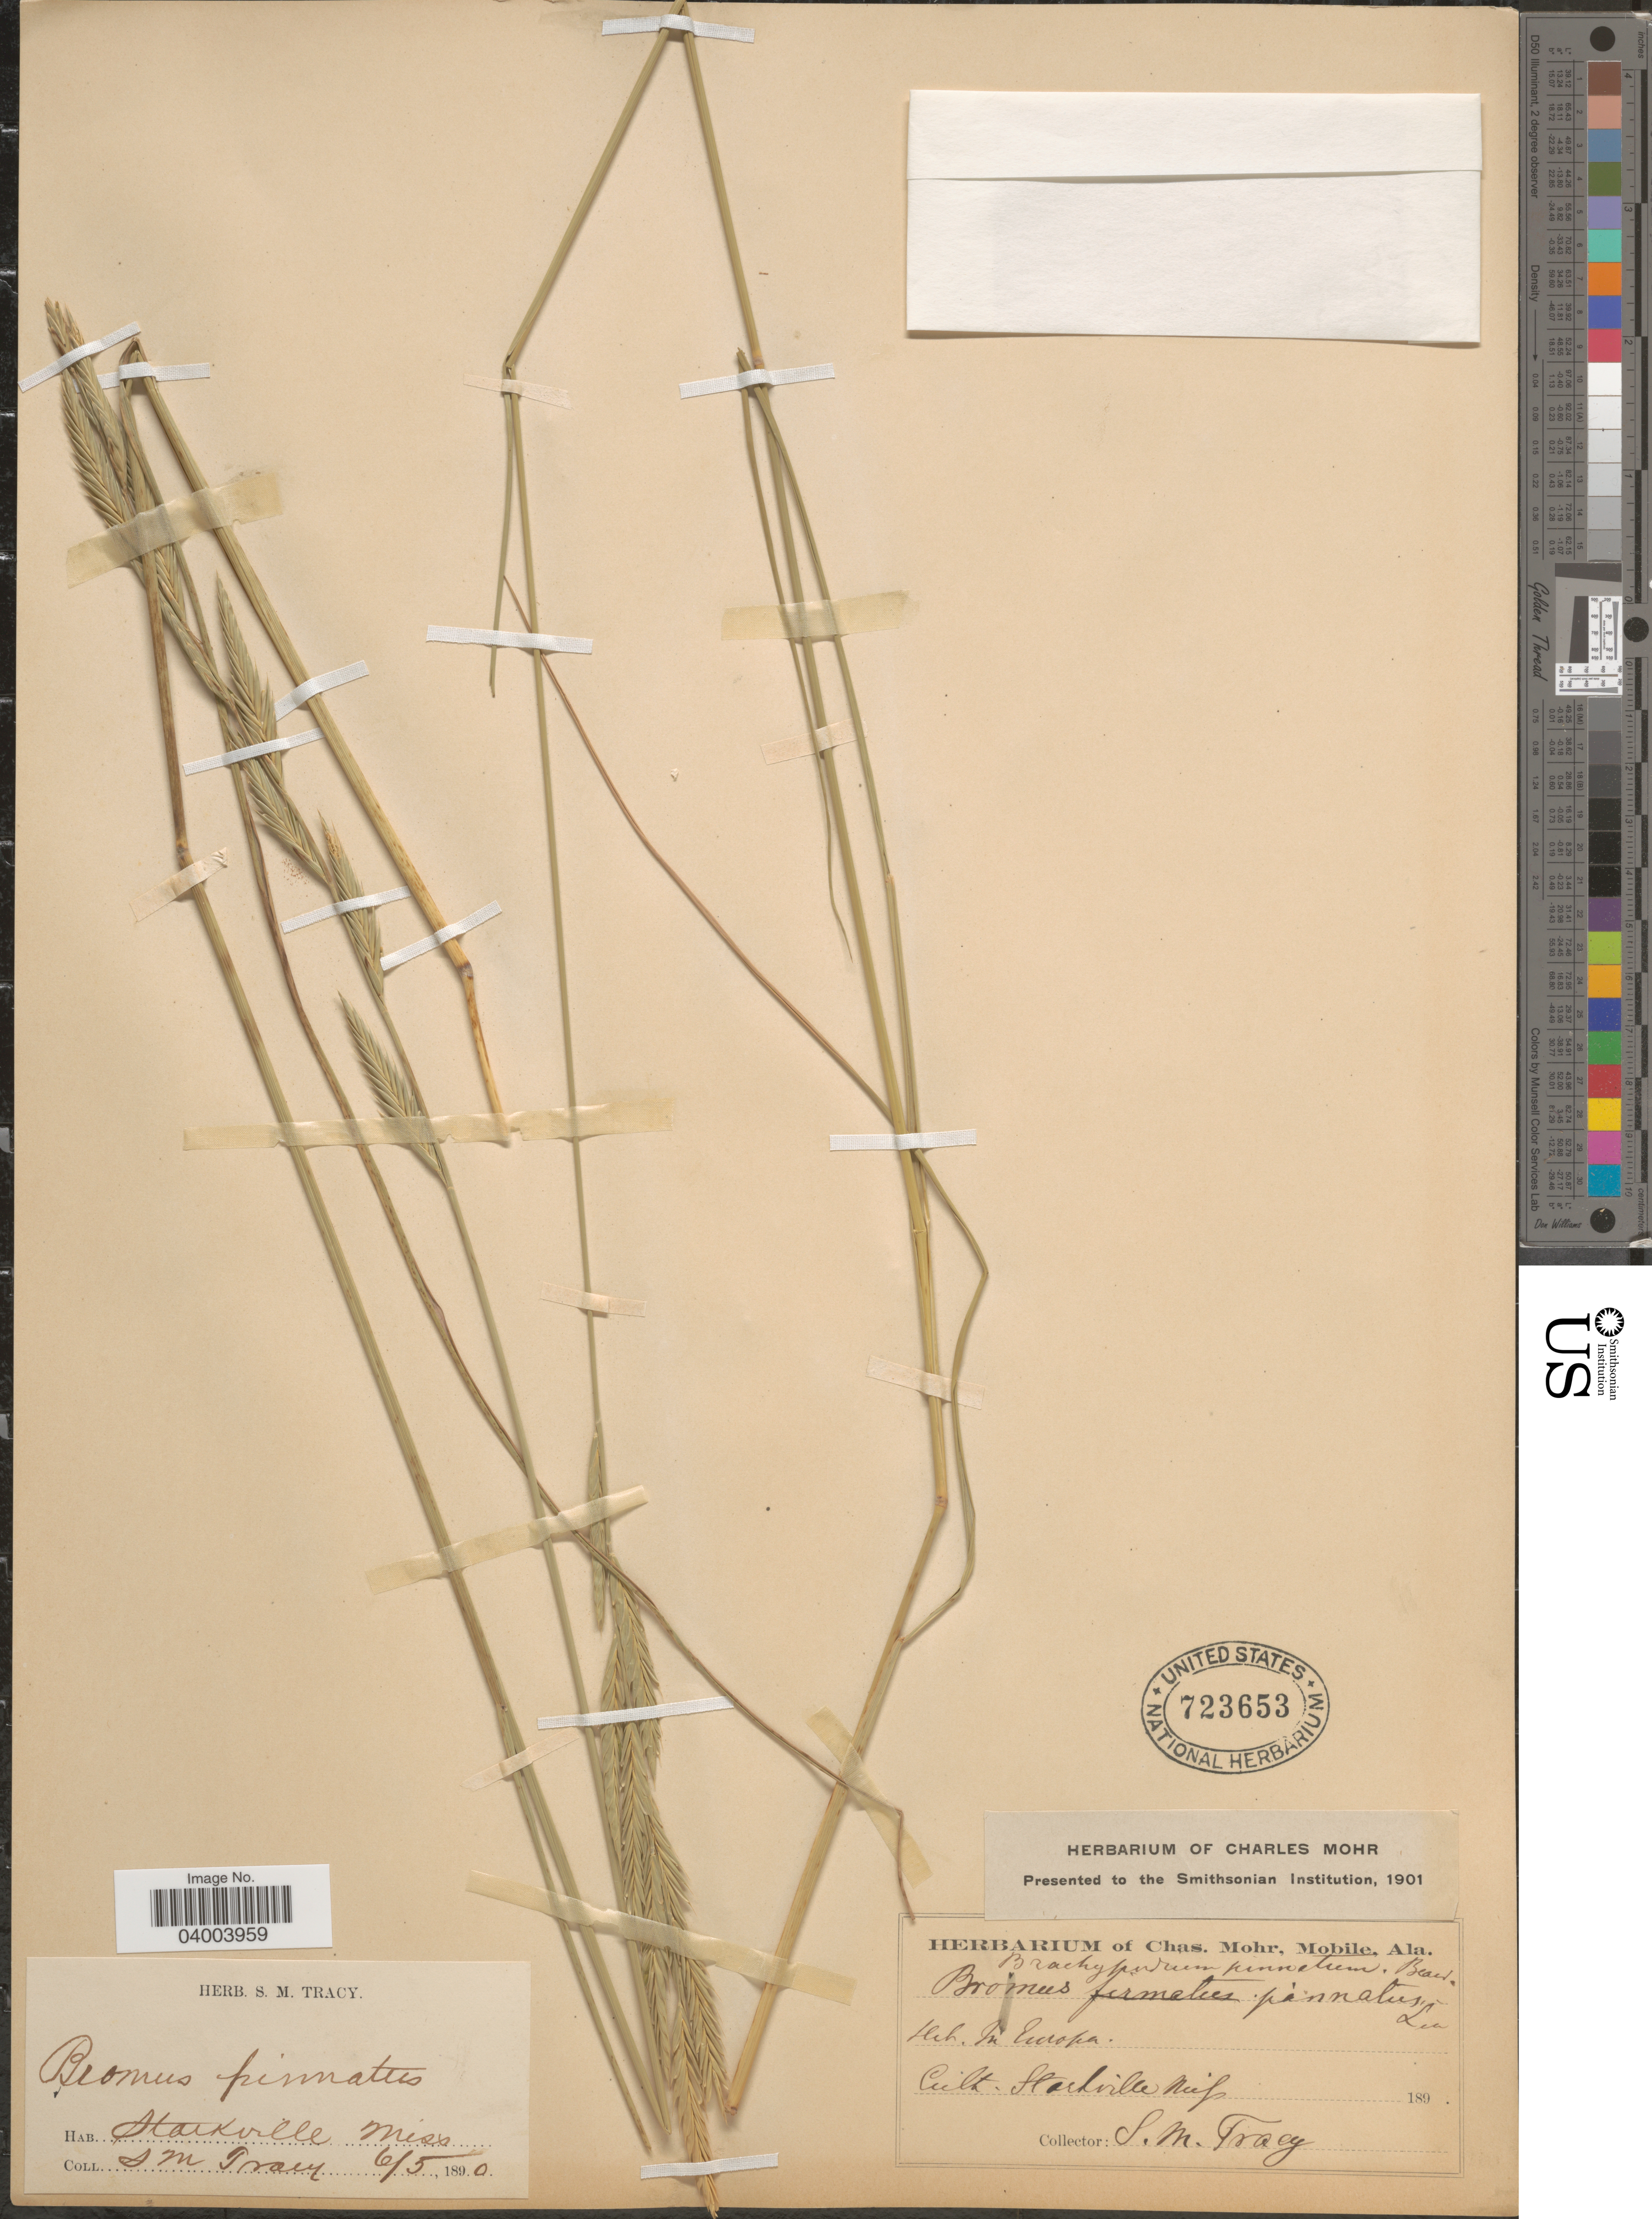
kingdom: Plantae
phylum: Tracheophyta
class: Liliopsida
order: Poales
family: Poaceae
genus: Brachypodium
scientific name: Brachypodium pinnatum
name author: (L.) P. Beauv.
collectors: S. M. Tracy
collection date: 1890-06-05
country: United States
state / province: Mississippi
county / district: Oktibbeha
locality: Starkville.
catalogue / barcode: US 723653